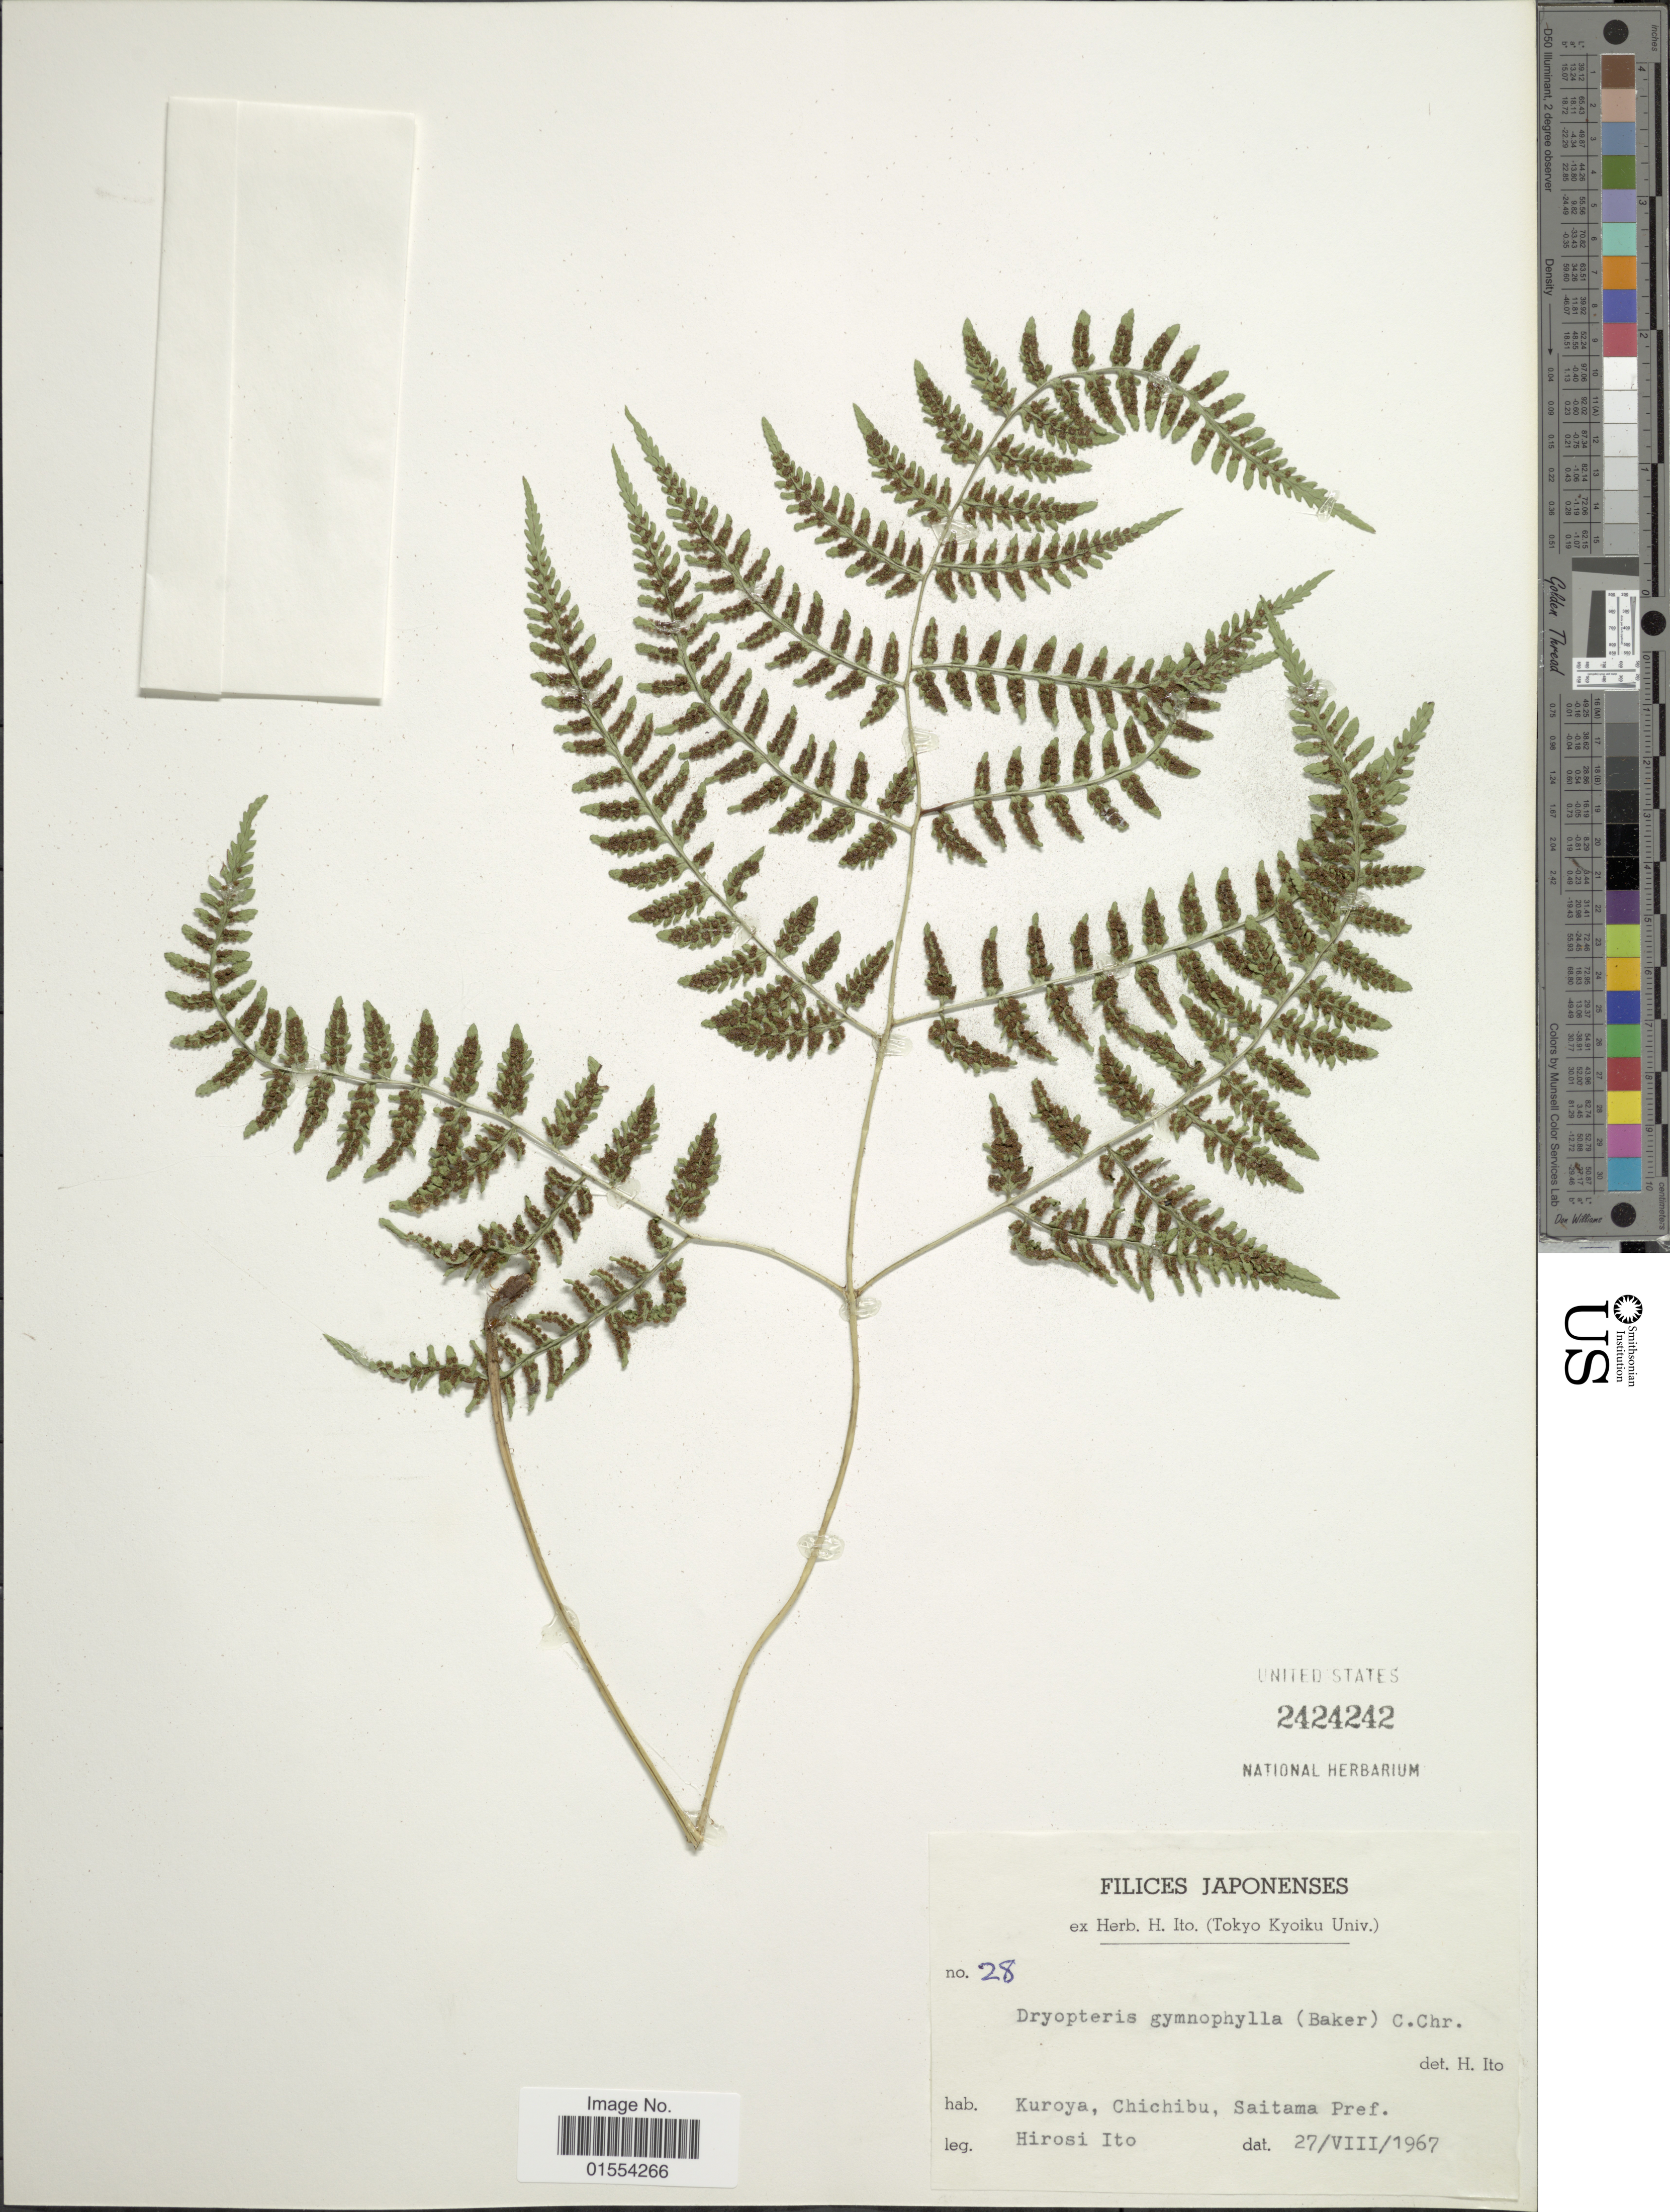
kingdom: Plantae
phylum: Tracheophyta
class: Polypodiopsida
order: Polypodiales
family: Dryopteridaceae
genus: Dryopteris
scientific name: Dryopteris gymnophylla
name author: (Baker) C. Chr.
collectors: H. Itô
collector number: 28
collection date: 1967-08-27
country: Japan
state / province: Saitama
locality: Japonenses. Kuroya, Chichibu, Saitama Pref.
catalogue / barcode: US 2424242